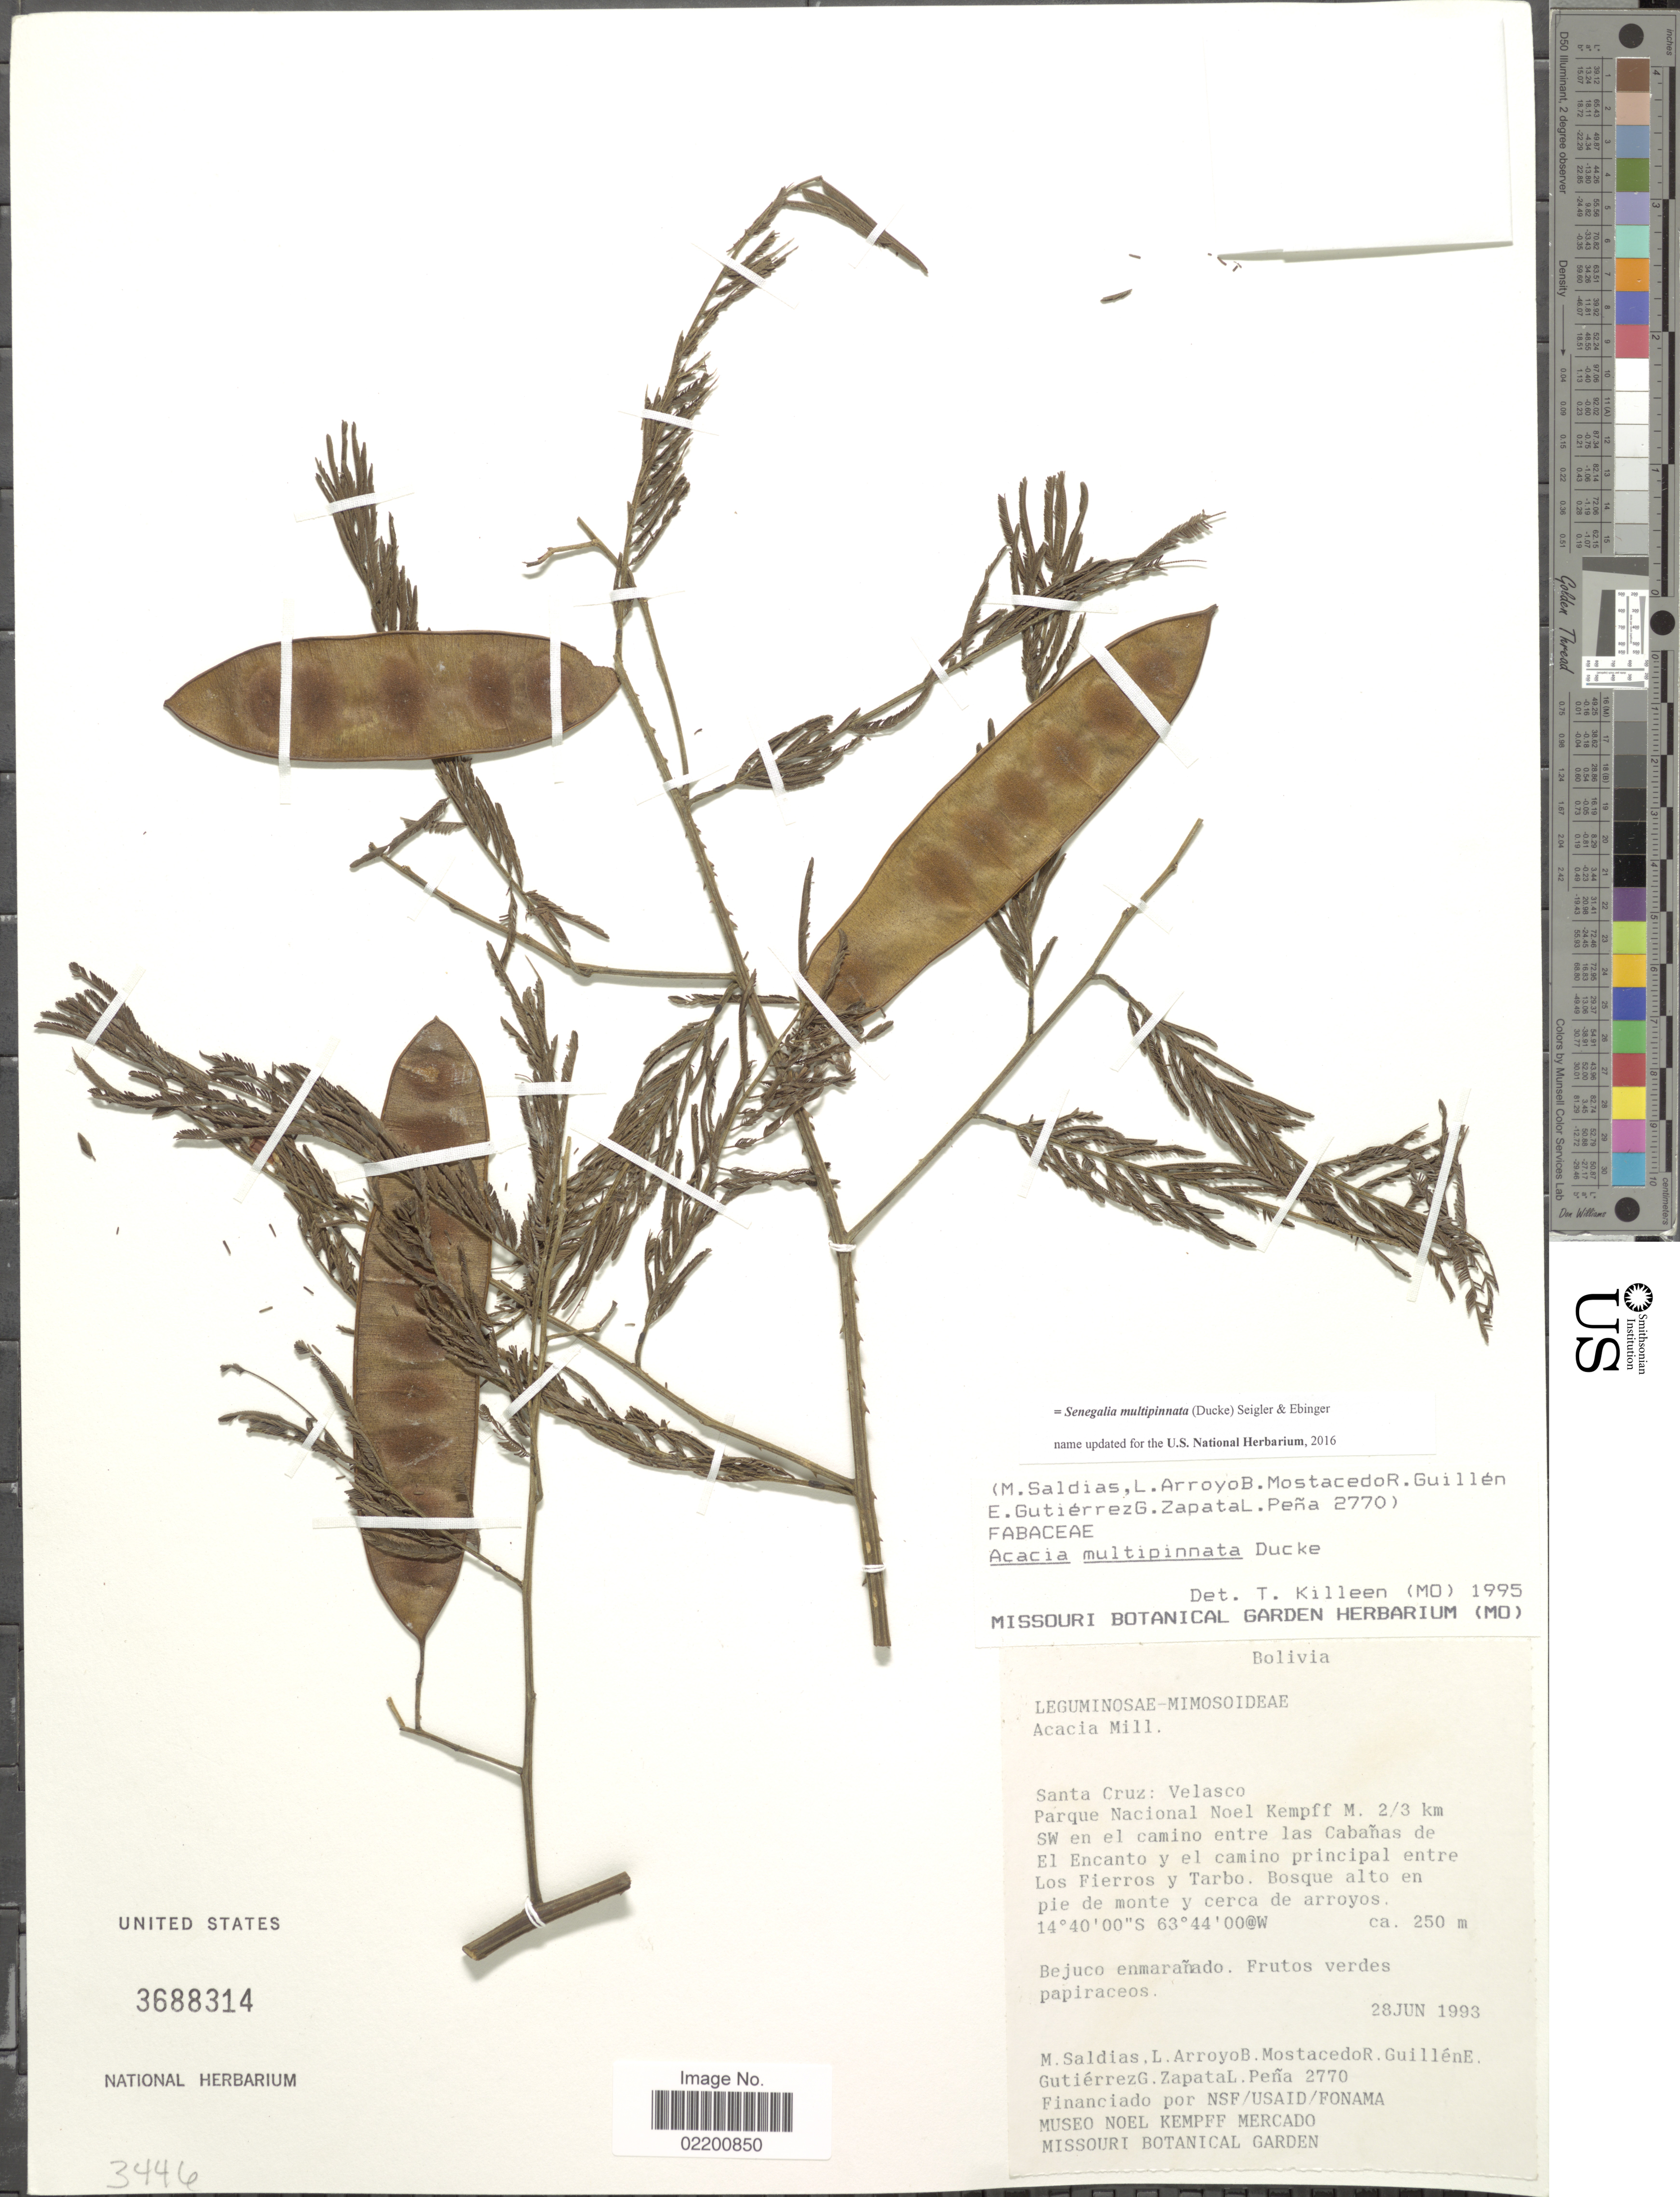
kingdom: Plantae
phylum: Tracheophyta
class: Magnoliopsida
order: Fabales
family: Fabaceae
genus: Senegalia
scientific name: Senegalia multipinnata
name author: (Ducke) Seigler & Ebinger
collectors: M. Saldias, L. Arroyo, B. Mostacedo, R. Guillen & et al.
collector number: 2770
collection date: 1993-06-28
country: Bolivia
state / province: Santa Cruz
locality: Velasco. Parque Nacional Noel Kempff M, 2/3 km SW en el camino entre las Cabanas de El Encanto y el camino principal entre Los Fierros y Tarbo. Bosque alto en pie de monte y cerca de arroyos.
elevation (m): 250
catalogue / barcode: US 3688314